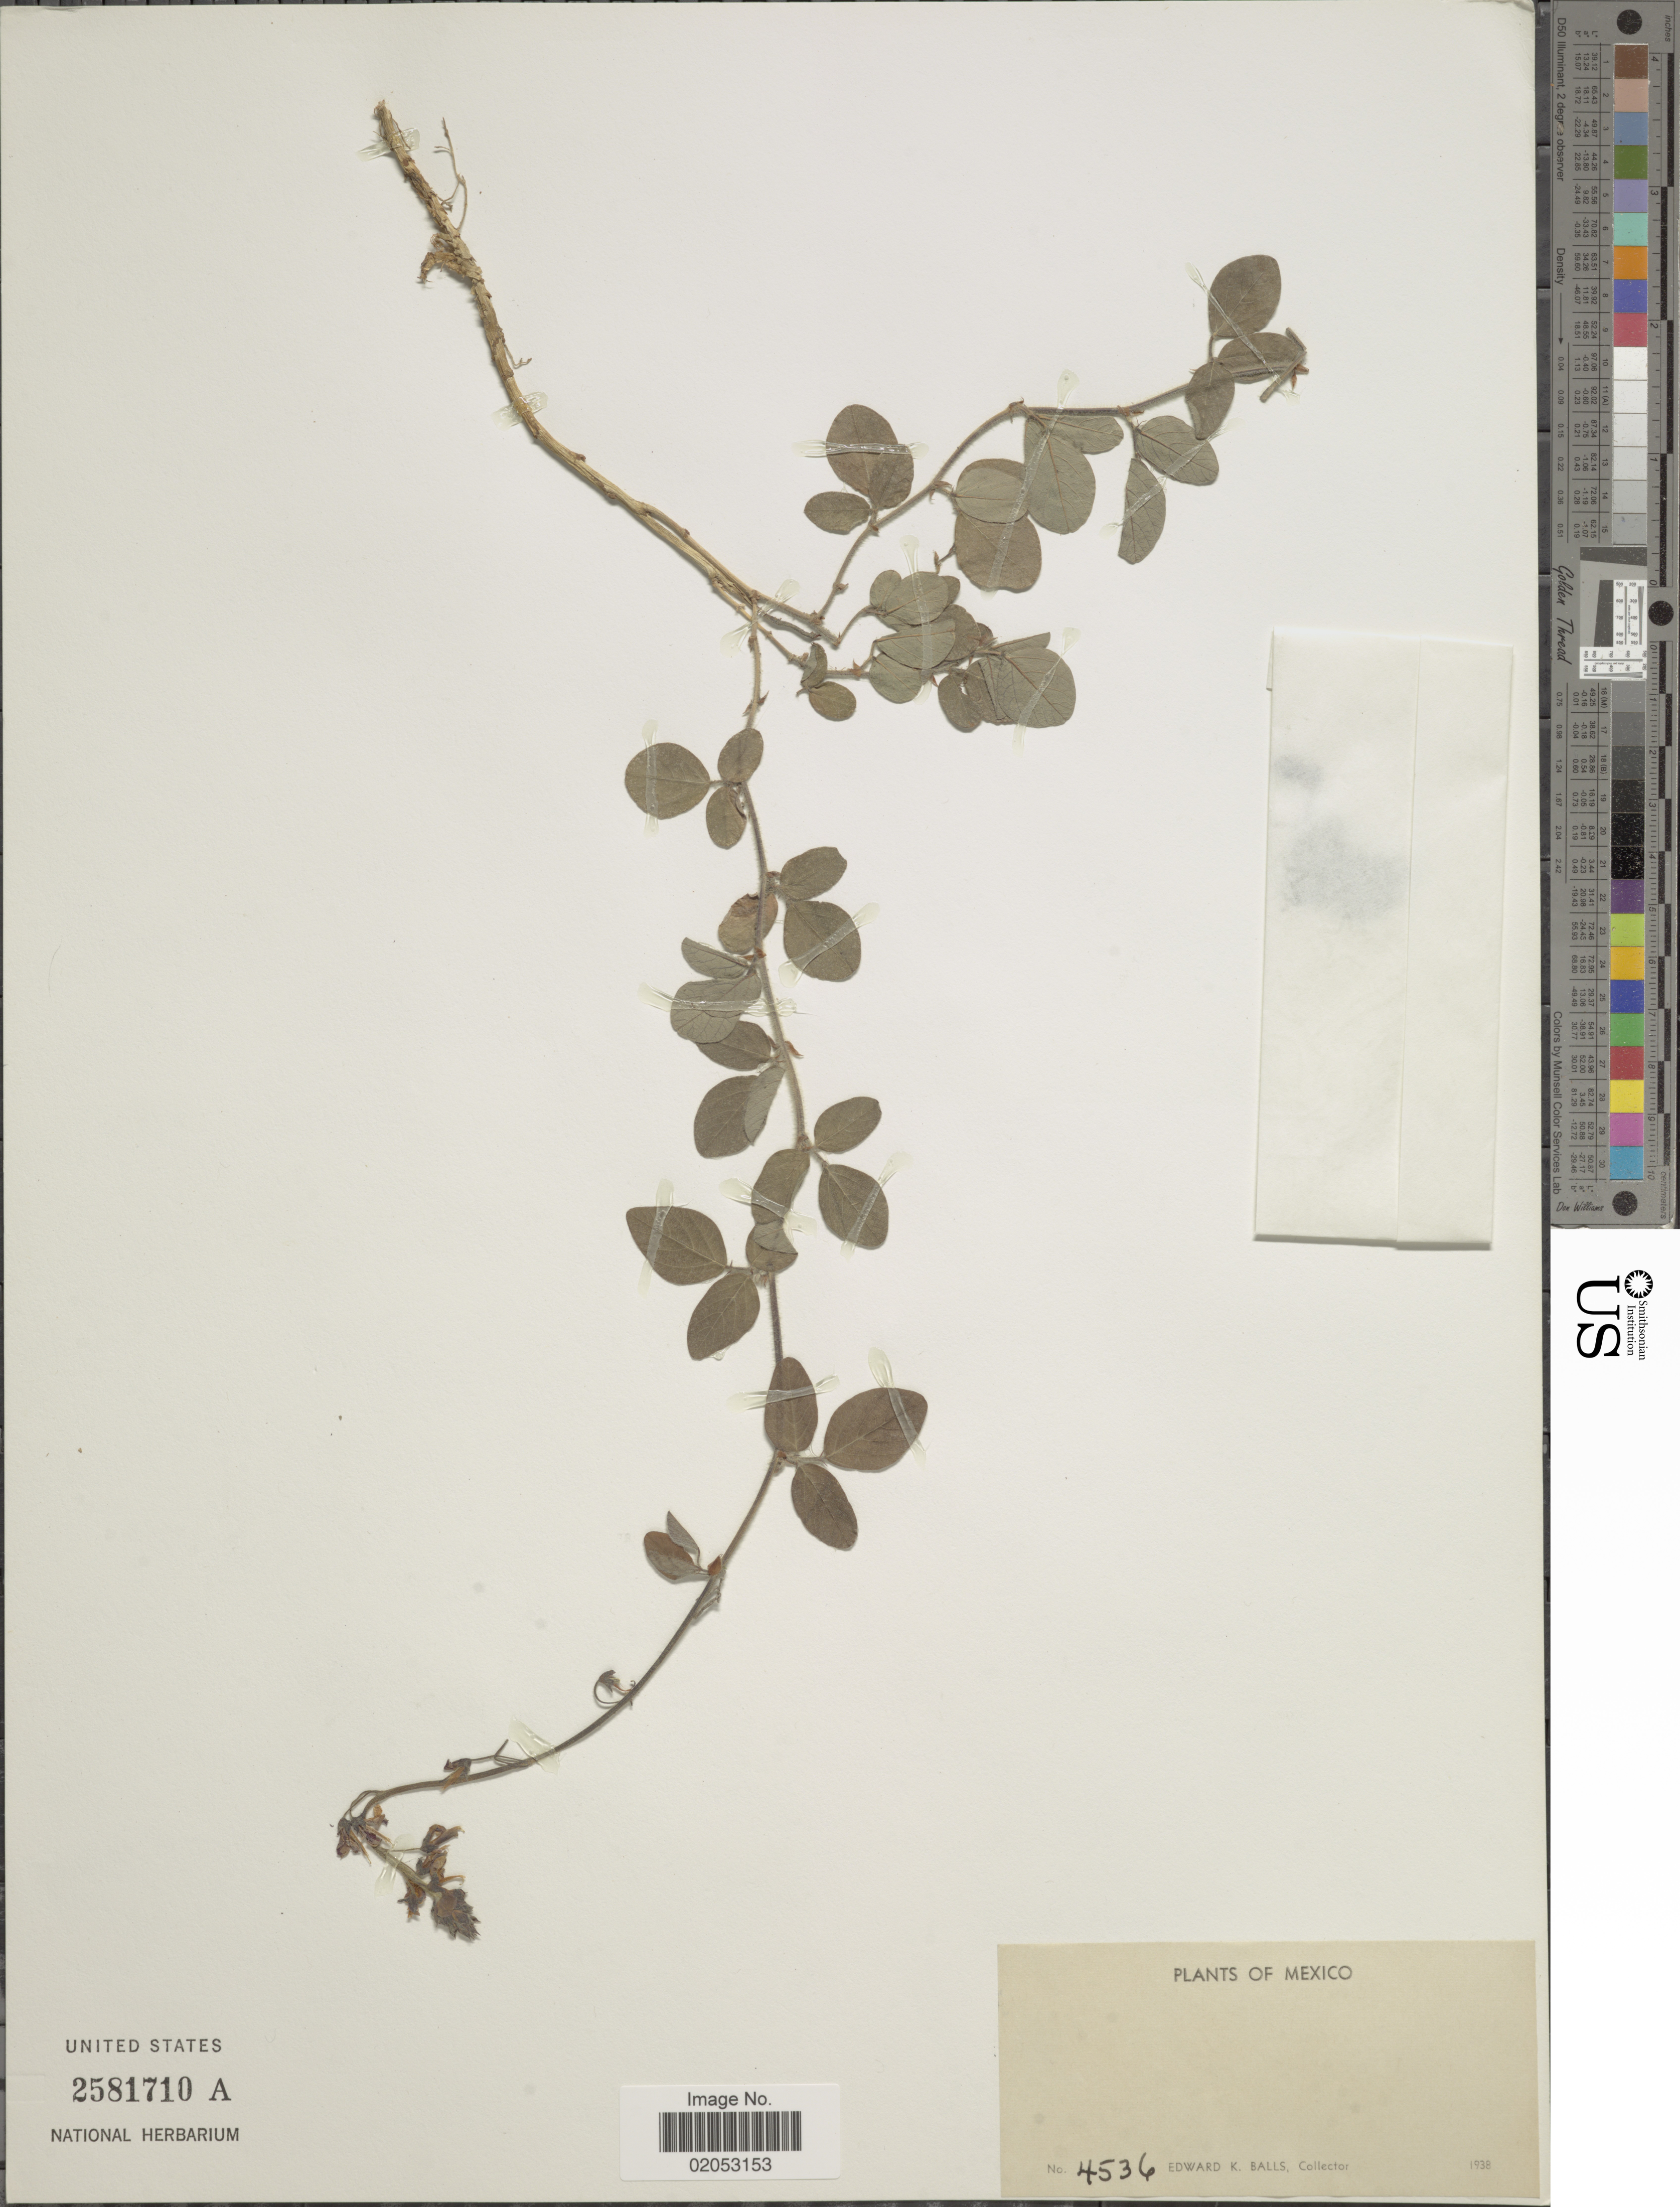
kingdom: Plantae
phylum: Tracheophyta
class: Magnoliopsida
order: Fabales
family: Fabaceae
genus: Desmodium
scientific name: Desmodium sp.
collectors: E. K. Balls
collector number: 4536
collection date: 1938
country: Mexico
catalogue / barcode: US 2581710A